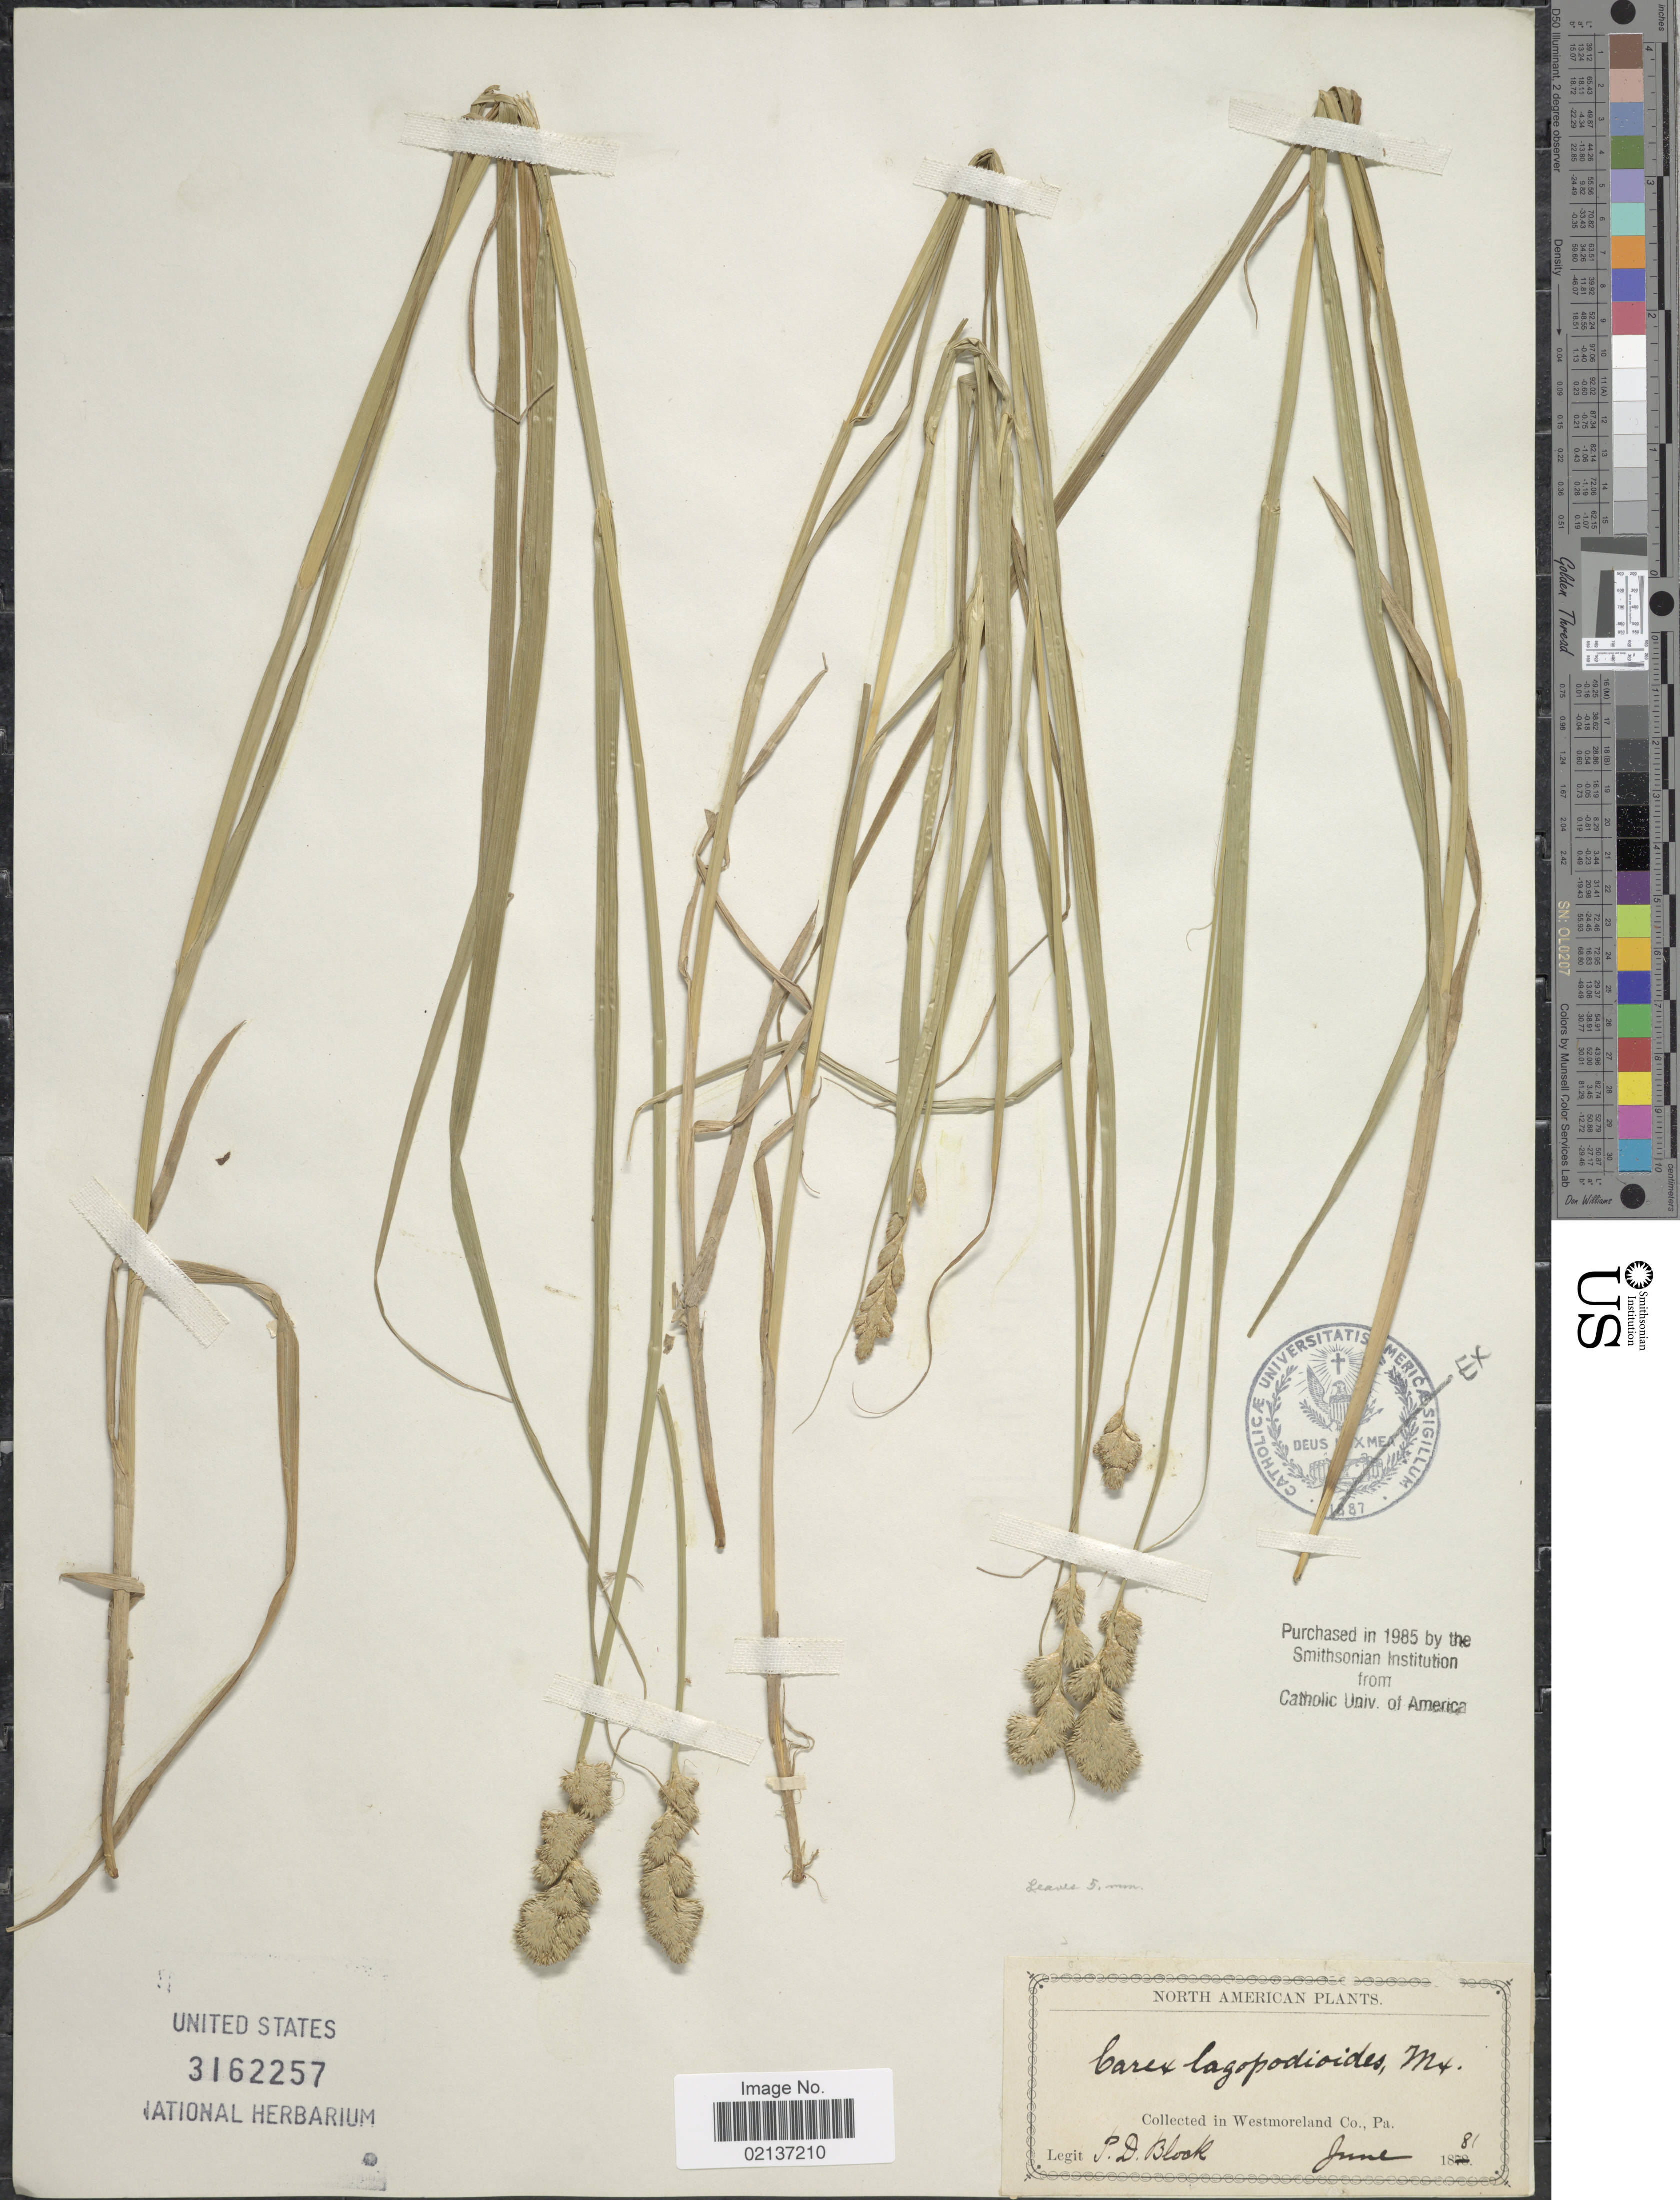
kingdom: Plantae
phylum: Tracheophyta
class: Liliopsida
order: Poales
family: Cyperaceae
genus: Carex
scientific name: Carex tribuloides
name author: Wahlenb.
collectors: P. Block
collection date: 1881-06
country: United States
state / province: Pennsylvania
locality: Westmoreland Co.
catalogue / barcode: US 3162257